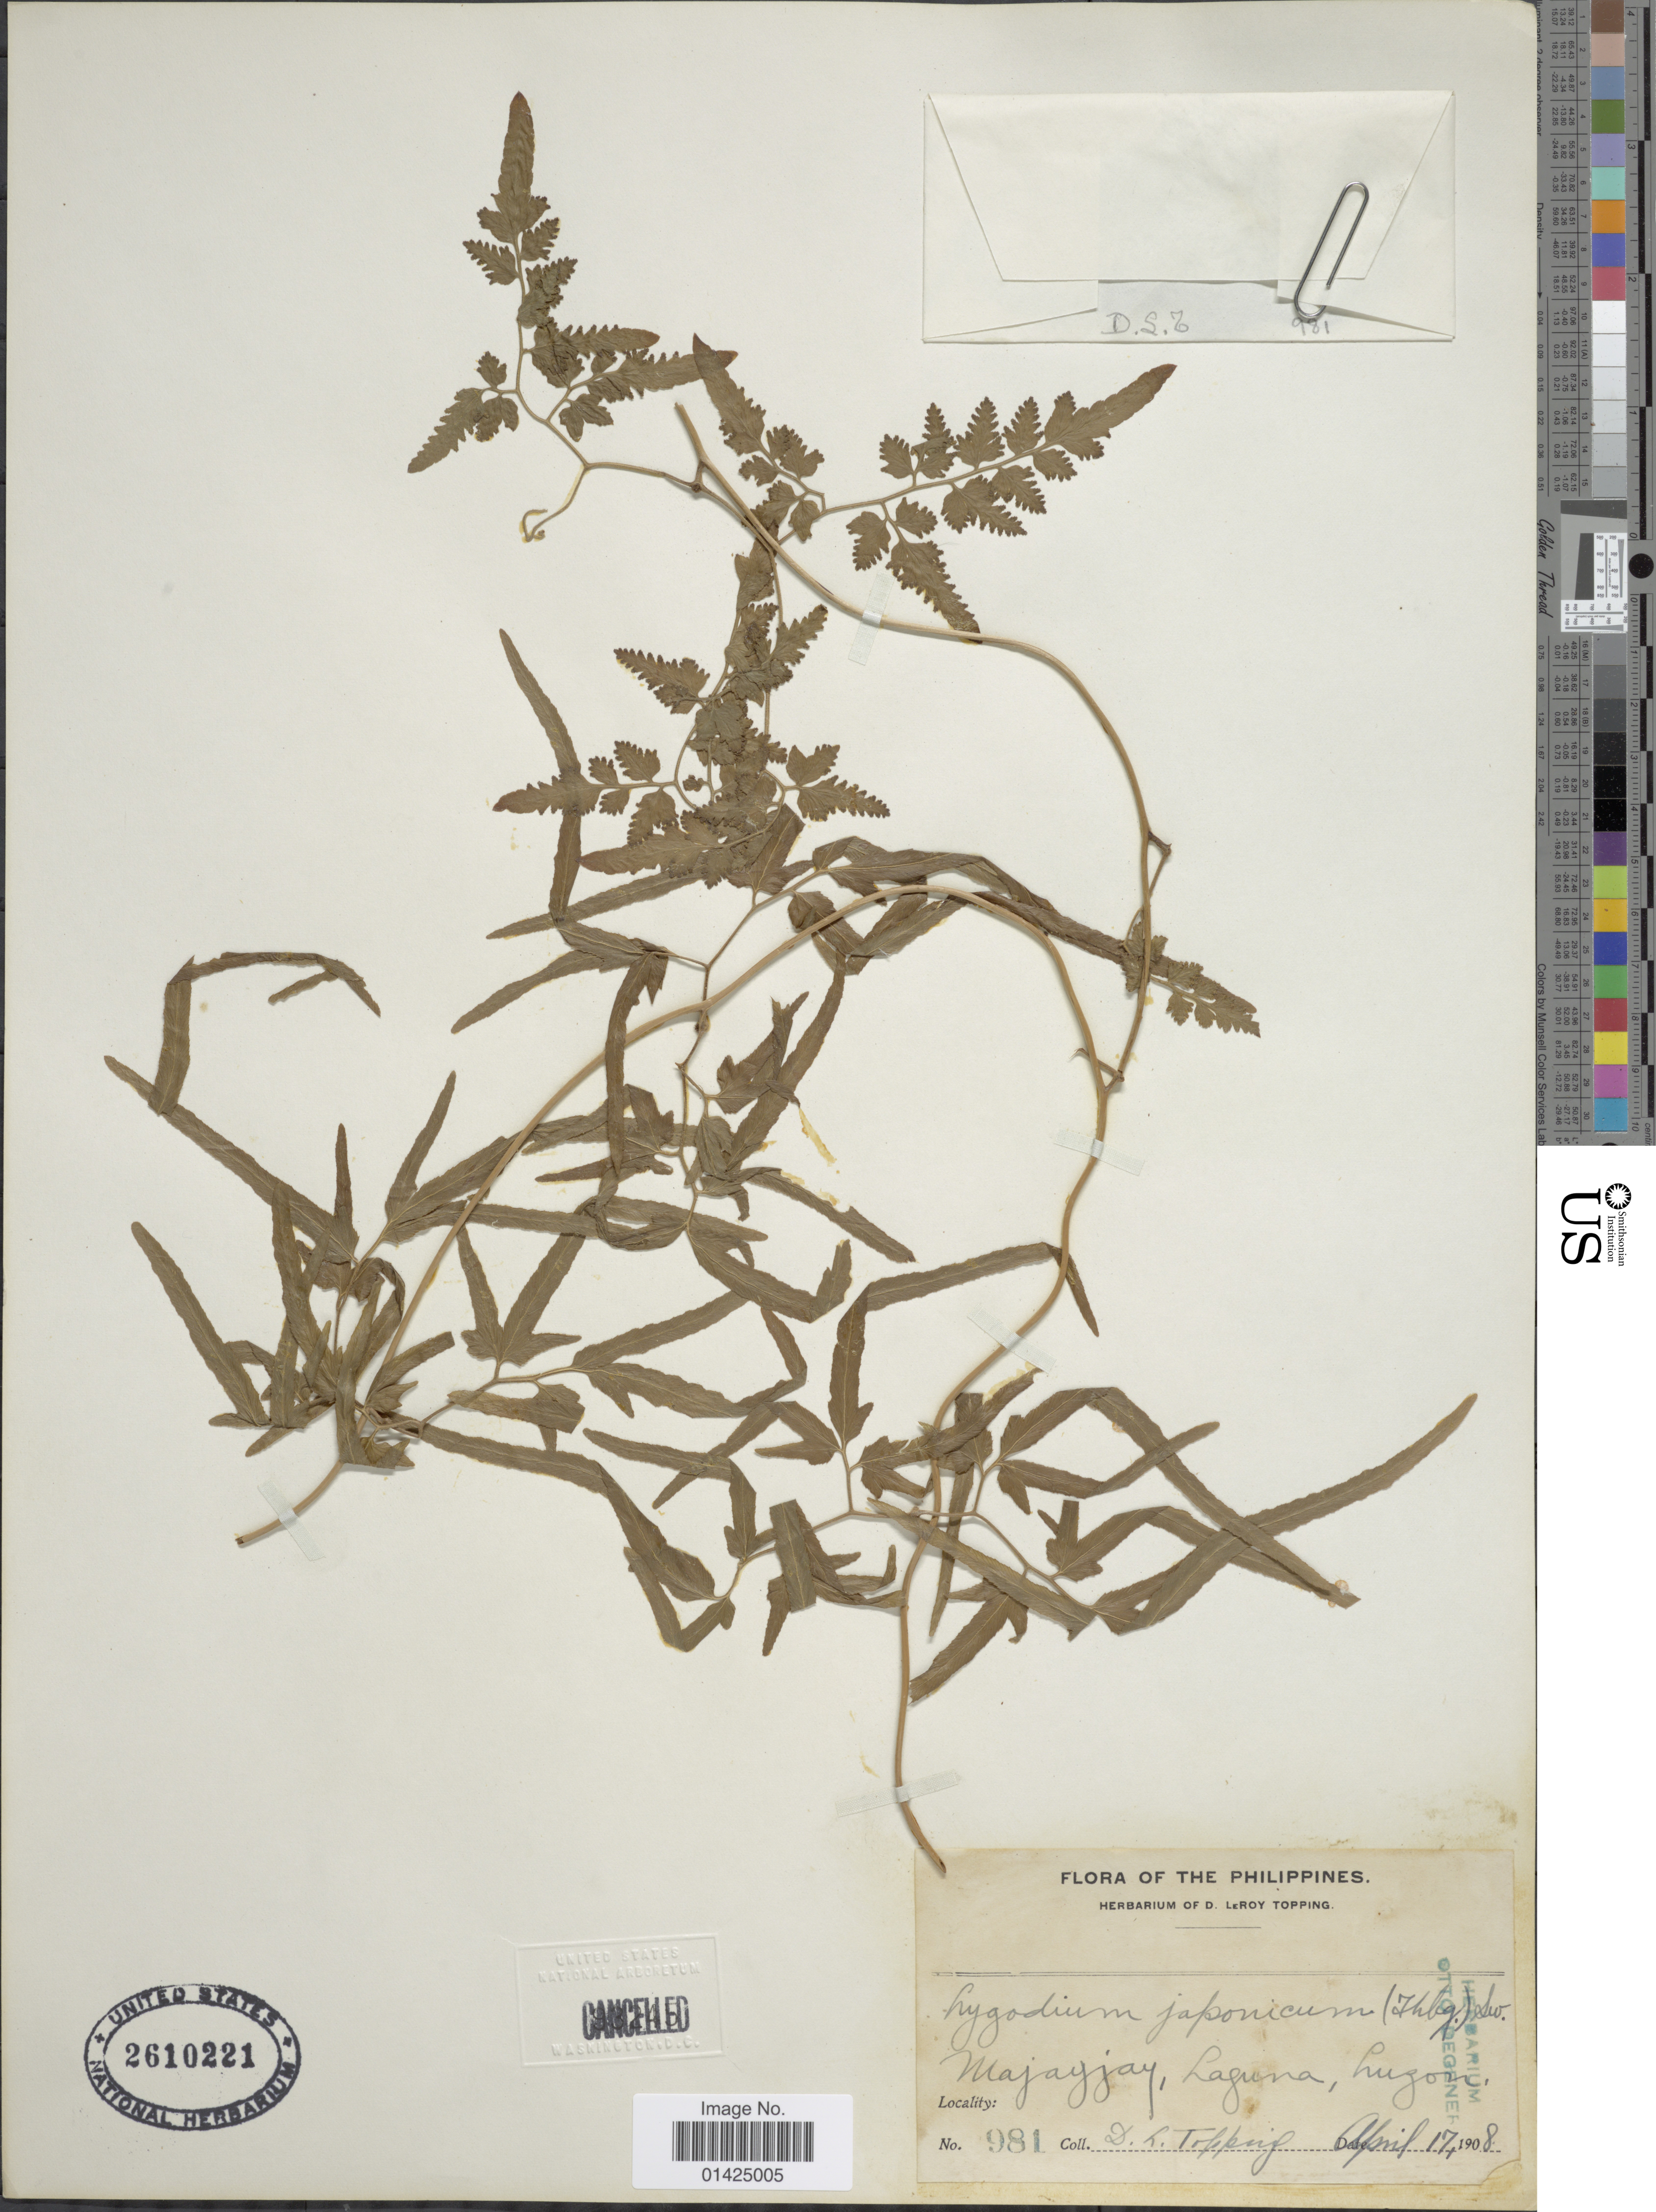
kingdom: Plantae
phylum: Tracheophyta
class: Polypodiopsida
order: Schizaeales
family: Lygodiaceae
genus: Lygodium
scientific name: Lygodium japonicum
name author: (Thunb.) Sw.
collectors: D. L. Topping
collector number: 981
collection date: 1908-04-17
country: Philippines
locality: Majayjay, Laguna, Luzon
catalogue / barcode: US 2610221